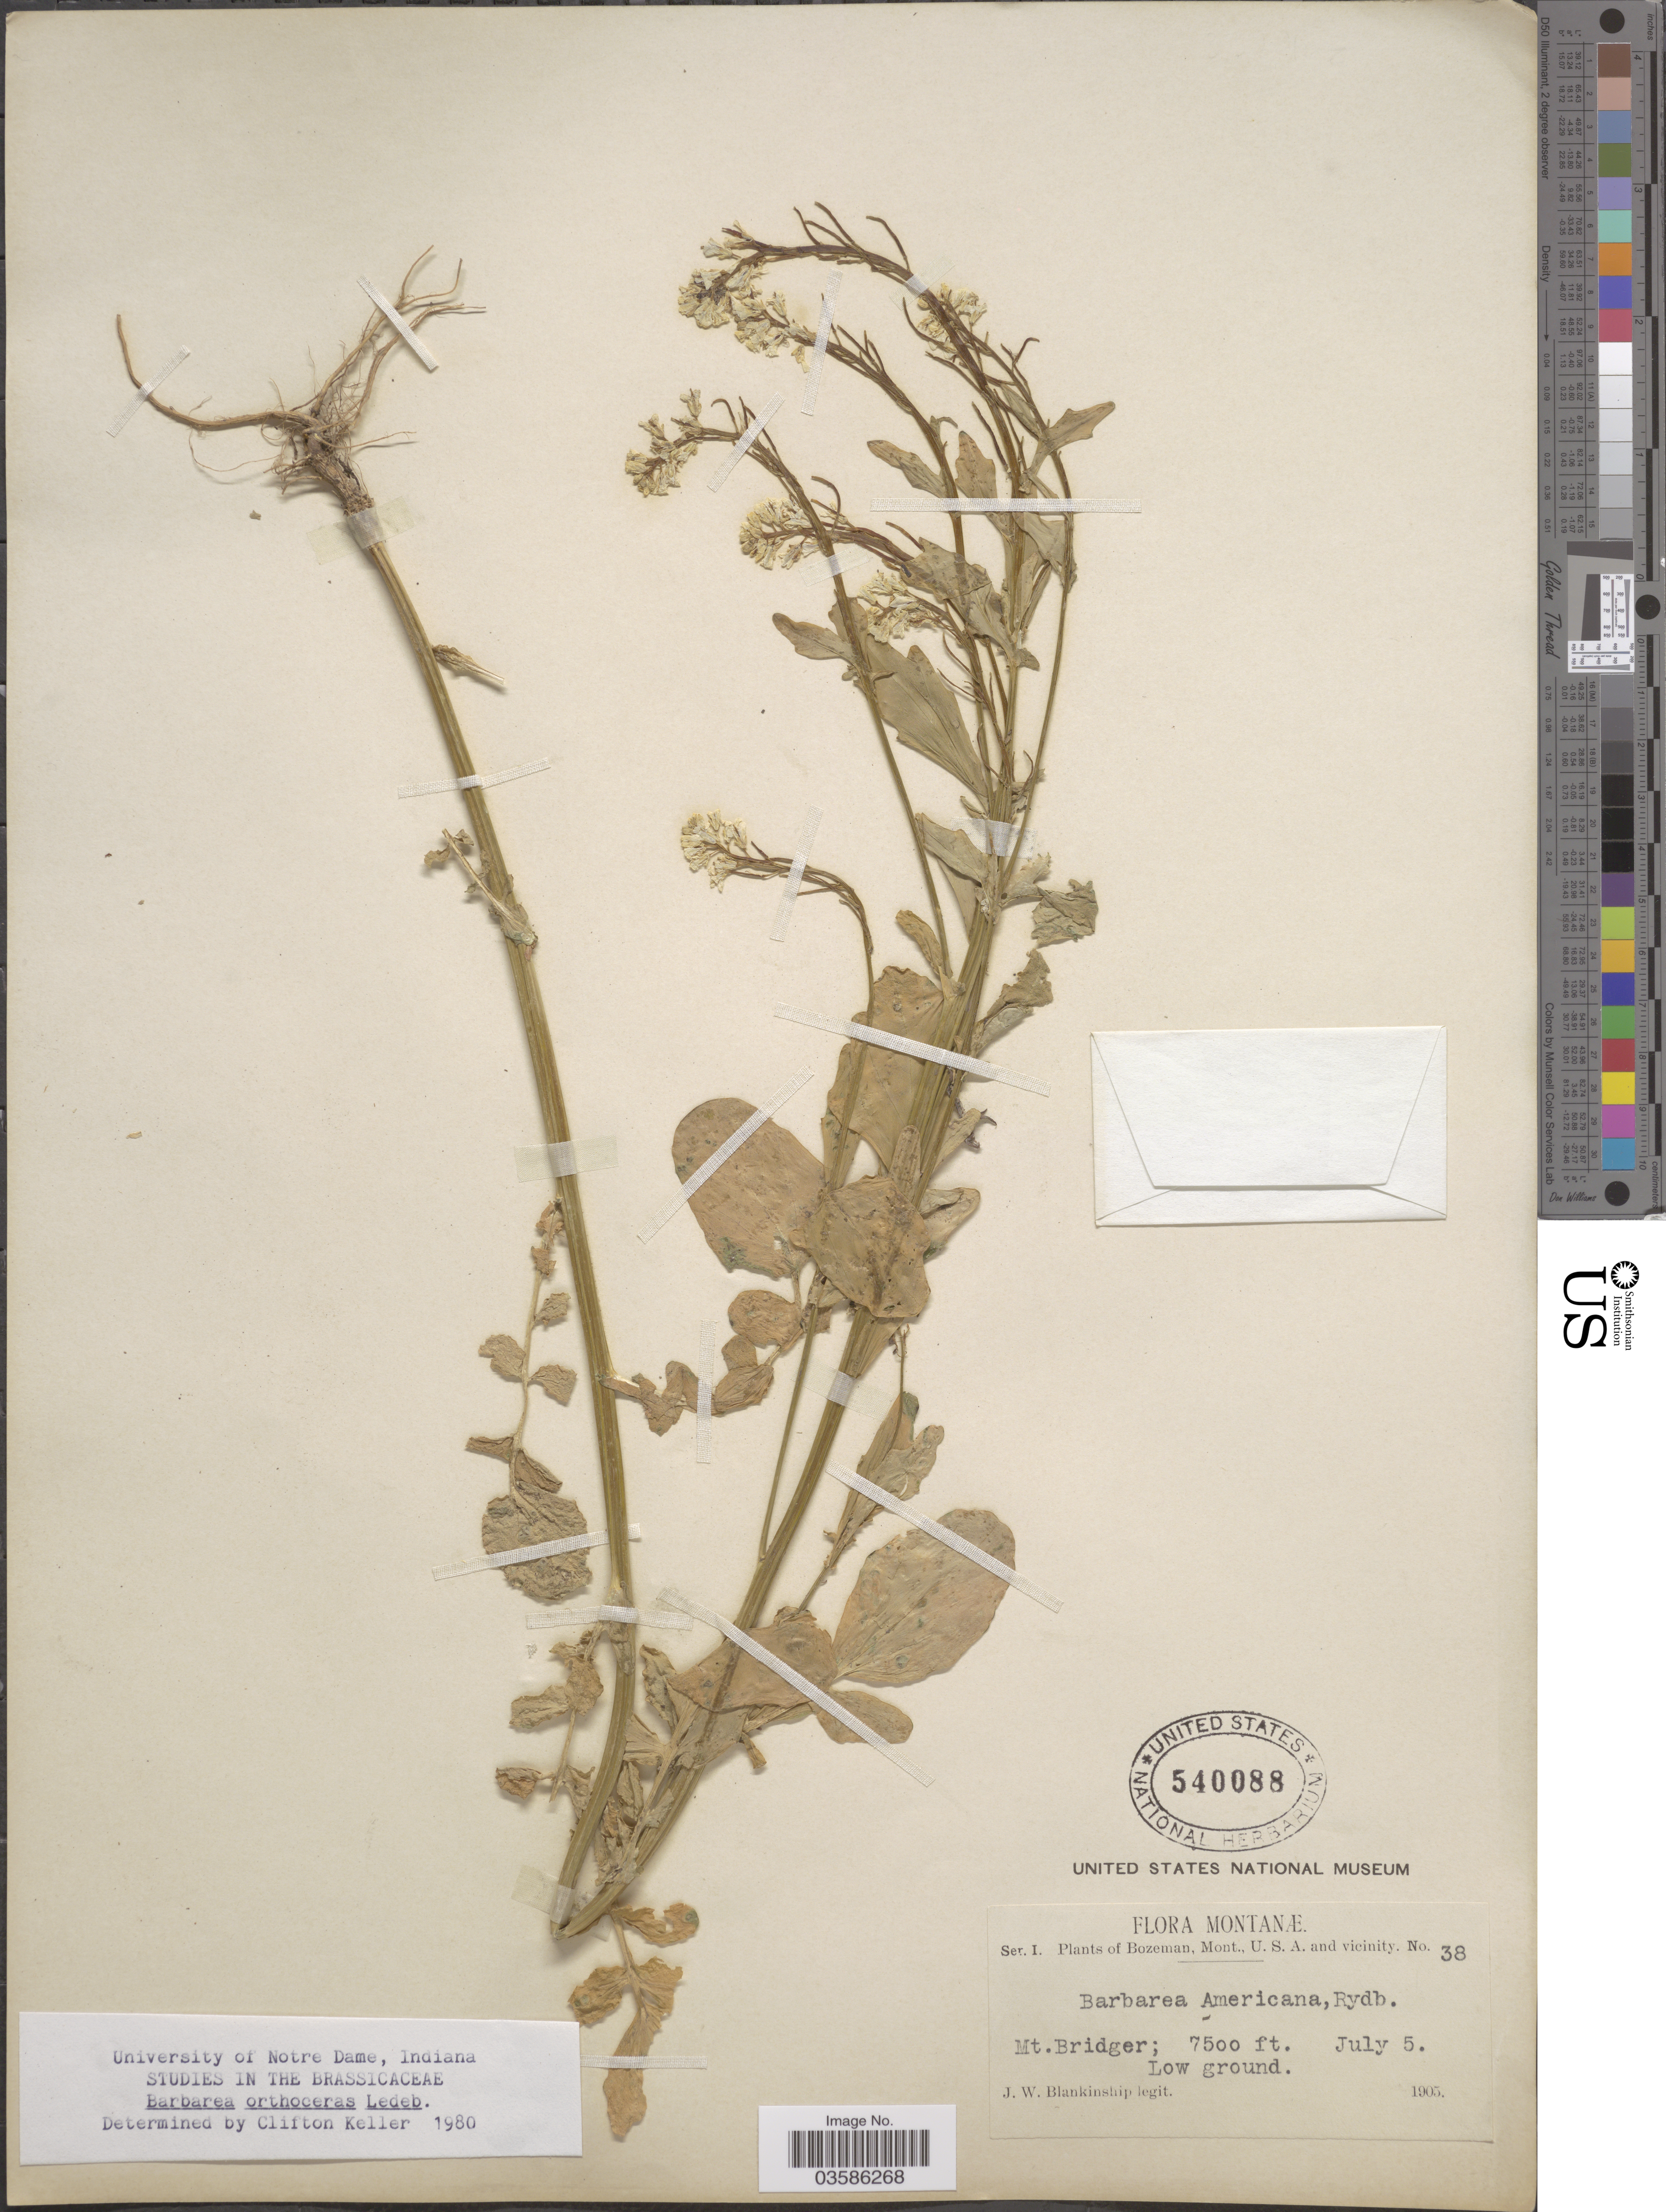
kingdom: Plantae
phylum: Tracheophyta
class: Magnoliopsida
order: Brassicales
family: Brassicaceae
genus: Barbarea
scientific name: Barbarea orthoceras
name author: Ledeb.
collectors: J. W. Blankinship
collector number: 38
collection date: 1905-07-05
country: United States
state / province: Montana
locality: Bozeman, Mont., U.S.A. and vicinity. Mt. Bridger.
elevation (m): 2286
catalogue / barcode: US 540088